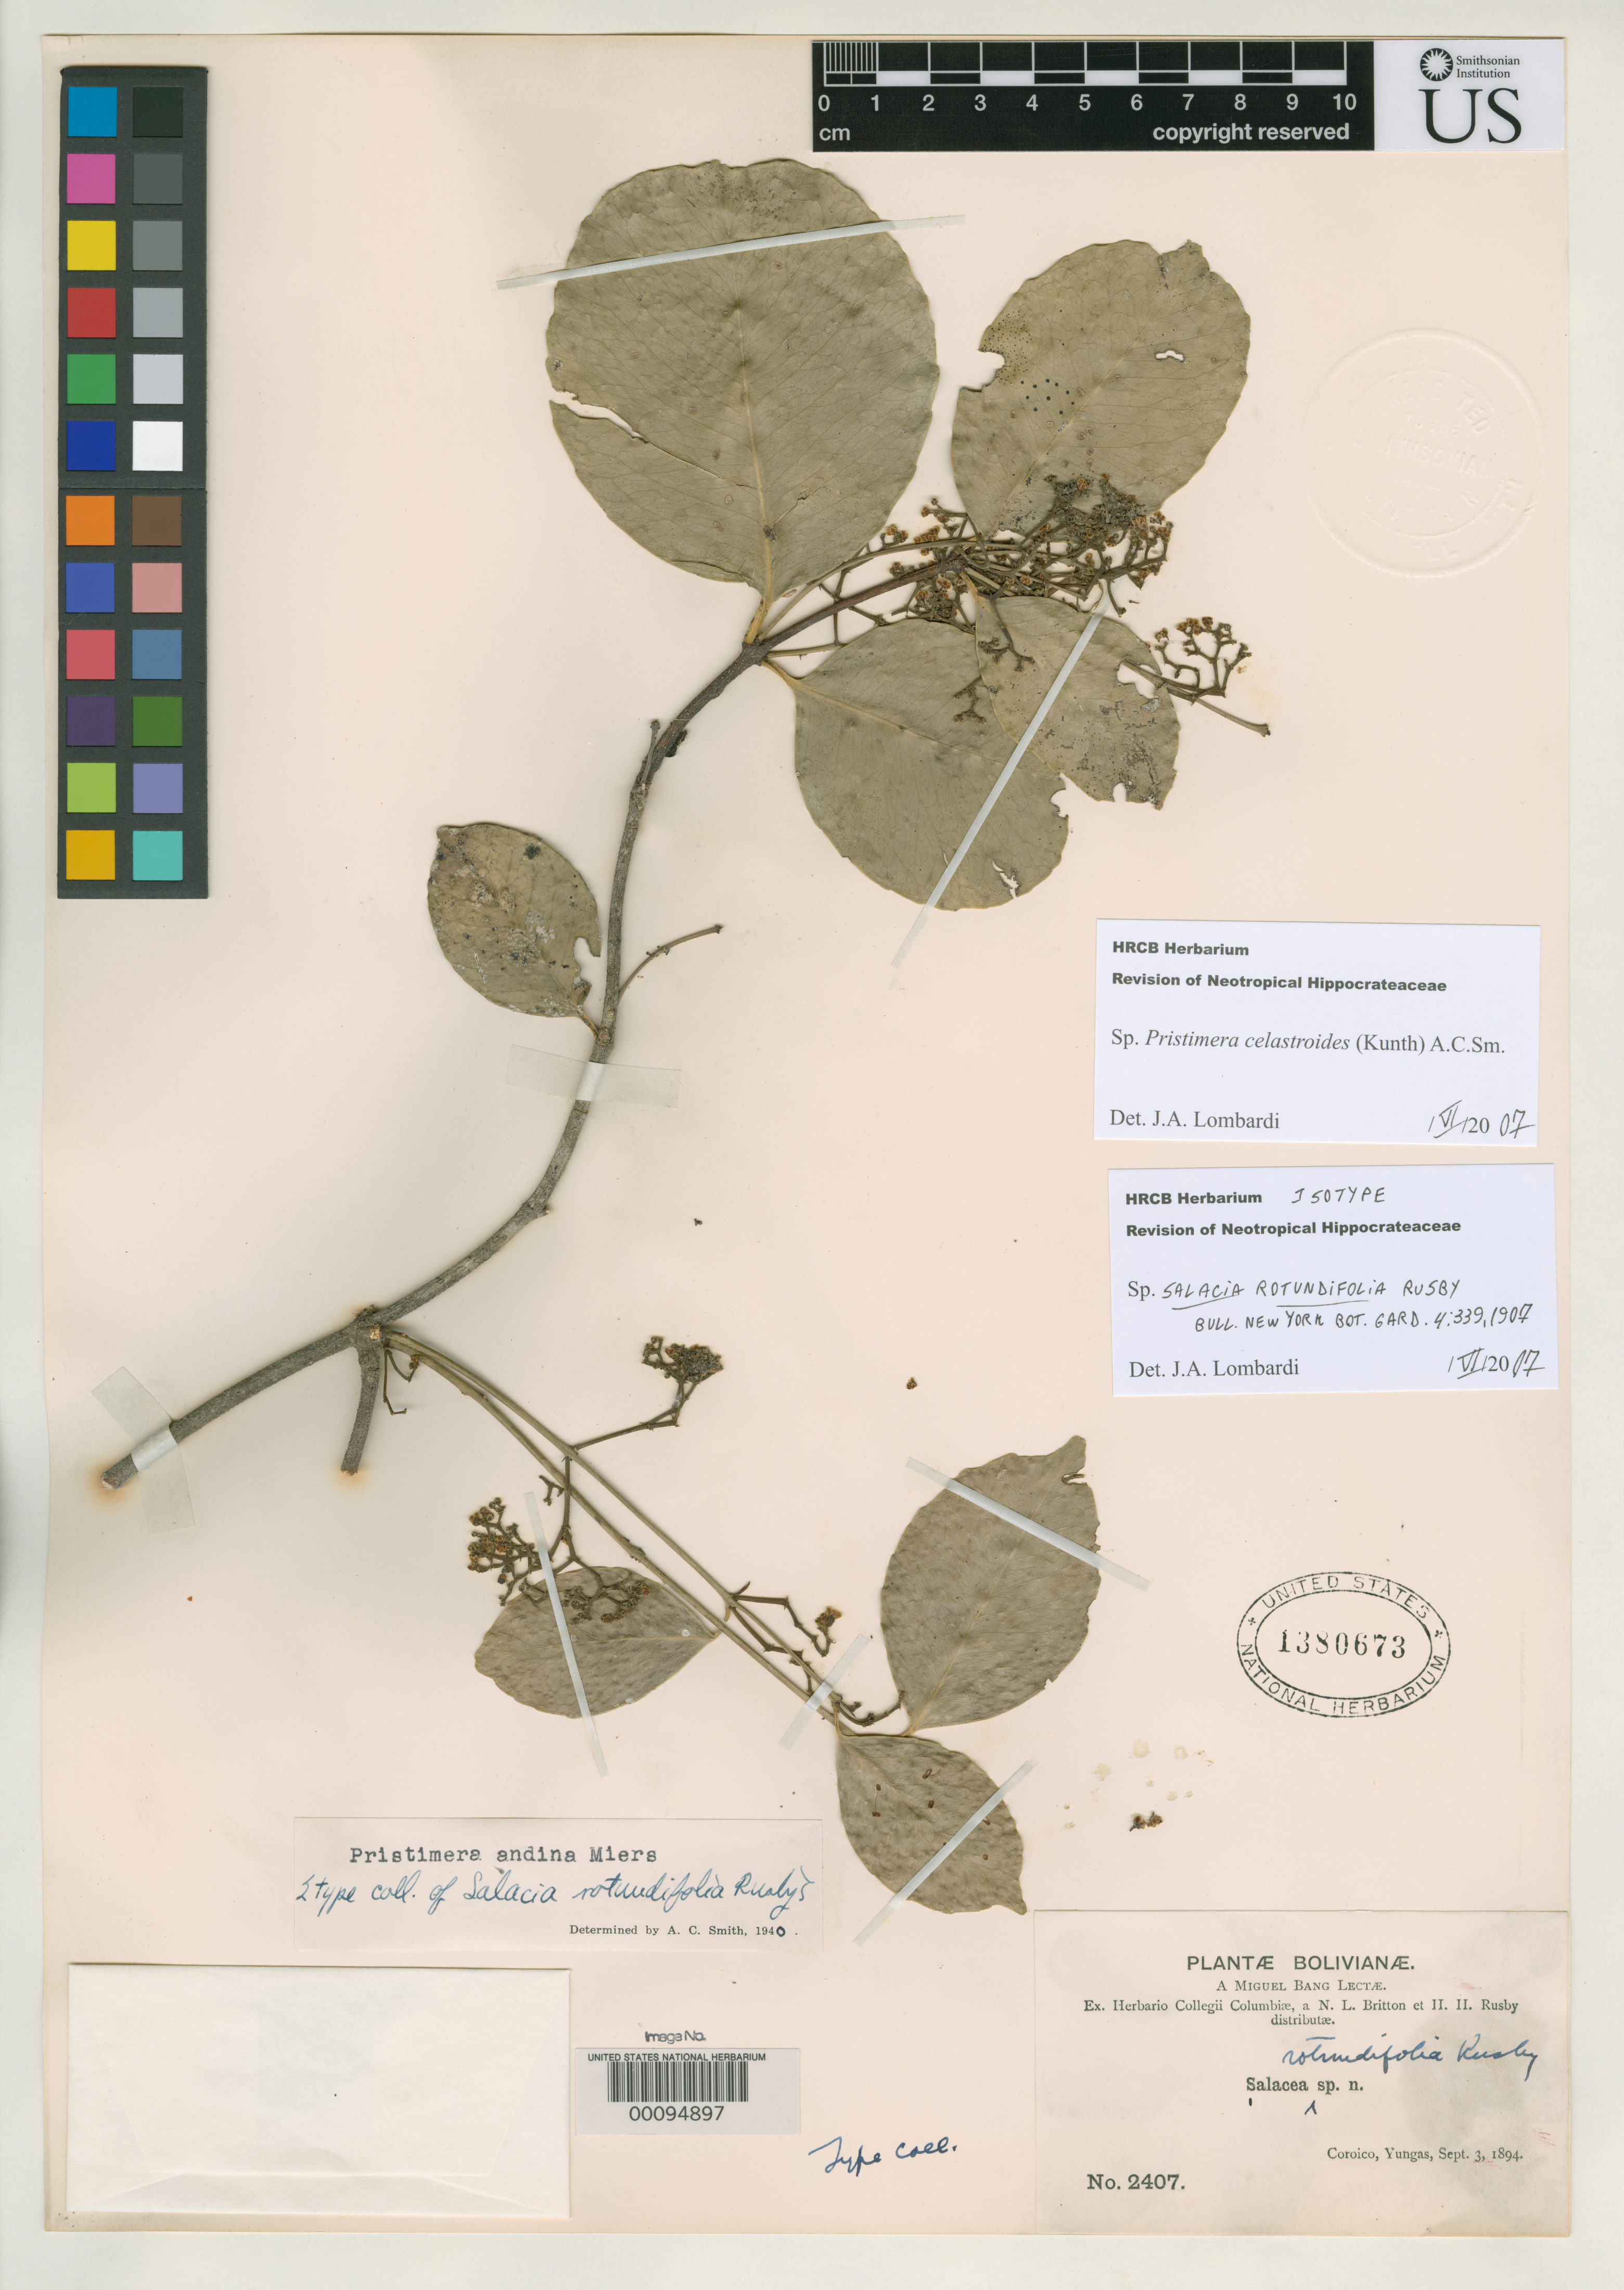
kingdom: Plantae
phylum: Tracheophyta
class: Magnoliopsida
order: Celastrales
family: Celastraceae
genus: Salacia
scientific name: Salacia rotundifolia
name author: Rusby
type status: Isotype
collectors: M. Bang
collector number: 2407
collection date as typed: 03 Sep 1894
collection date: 1894-09-03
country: Bolivia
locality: Coroico, Yungas.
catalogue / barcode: US 1380673